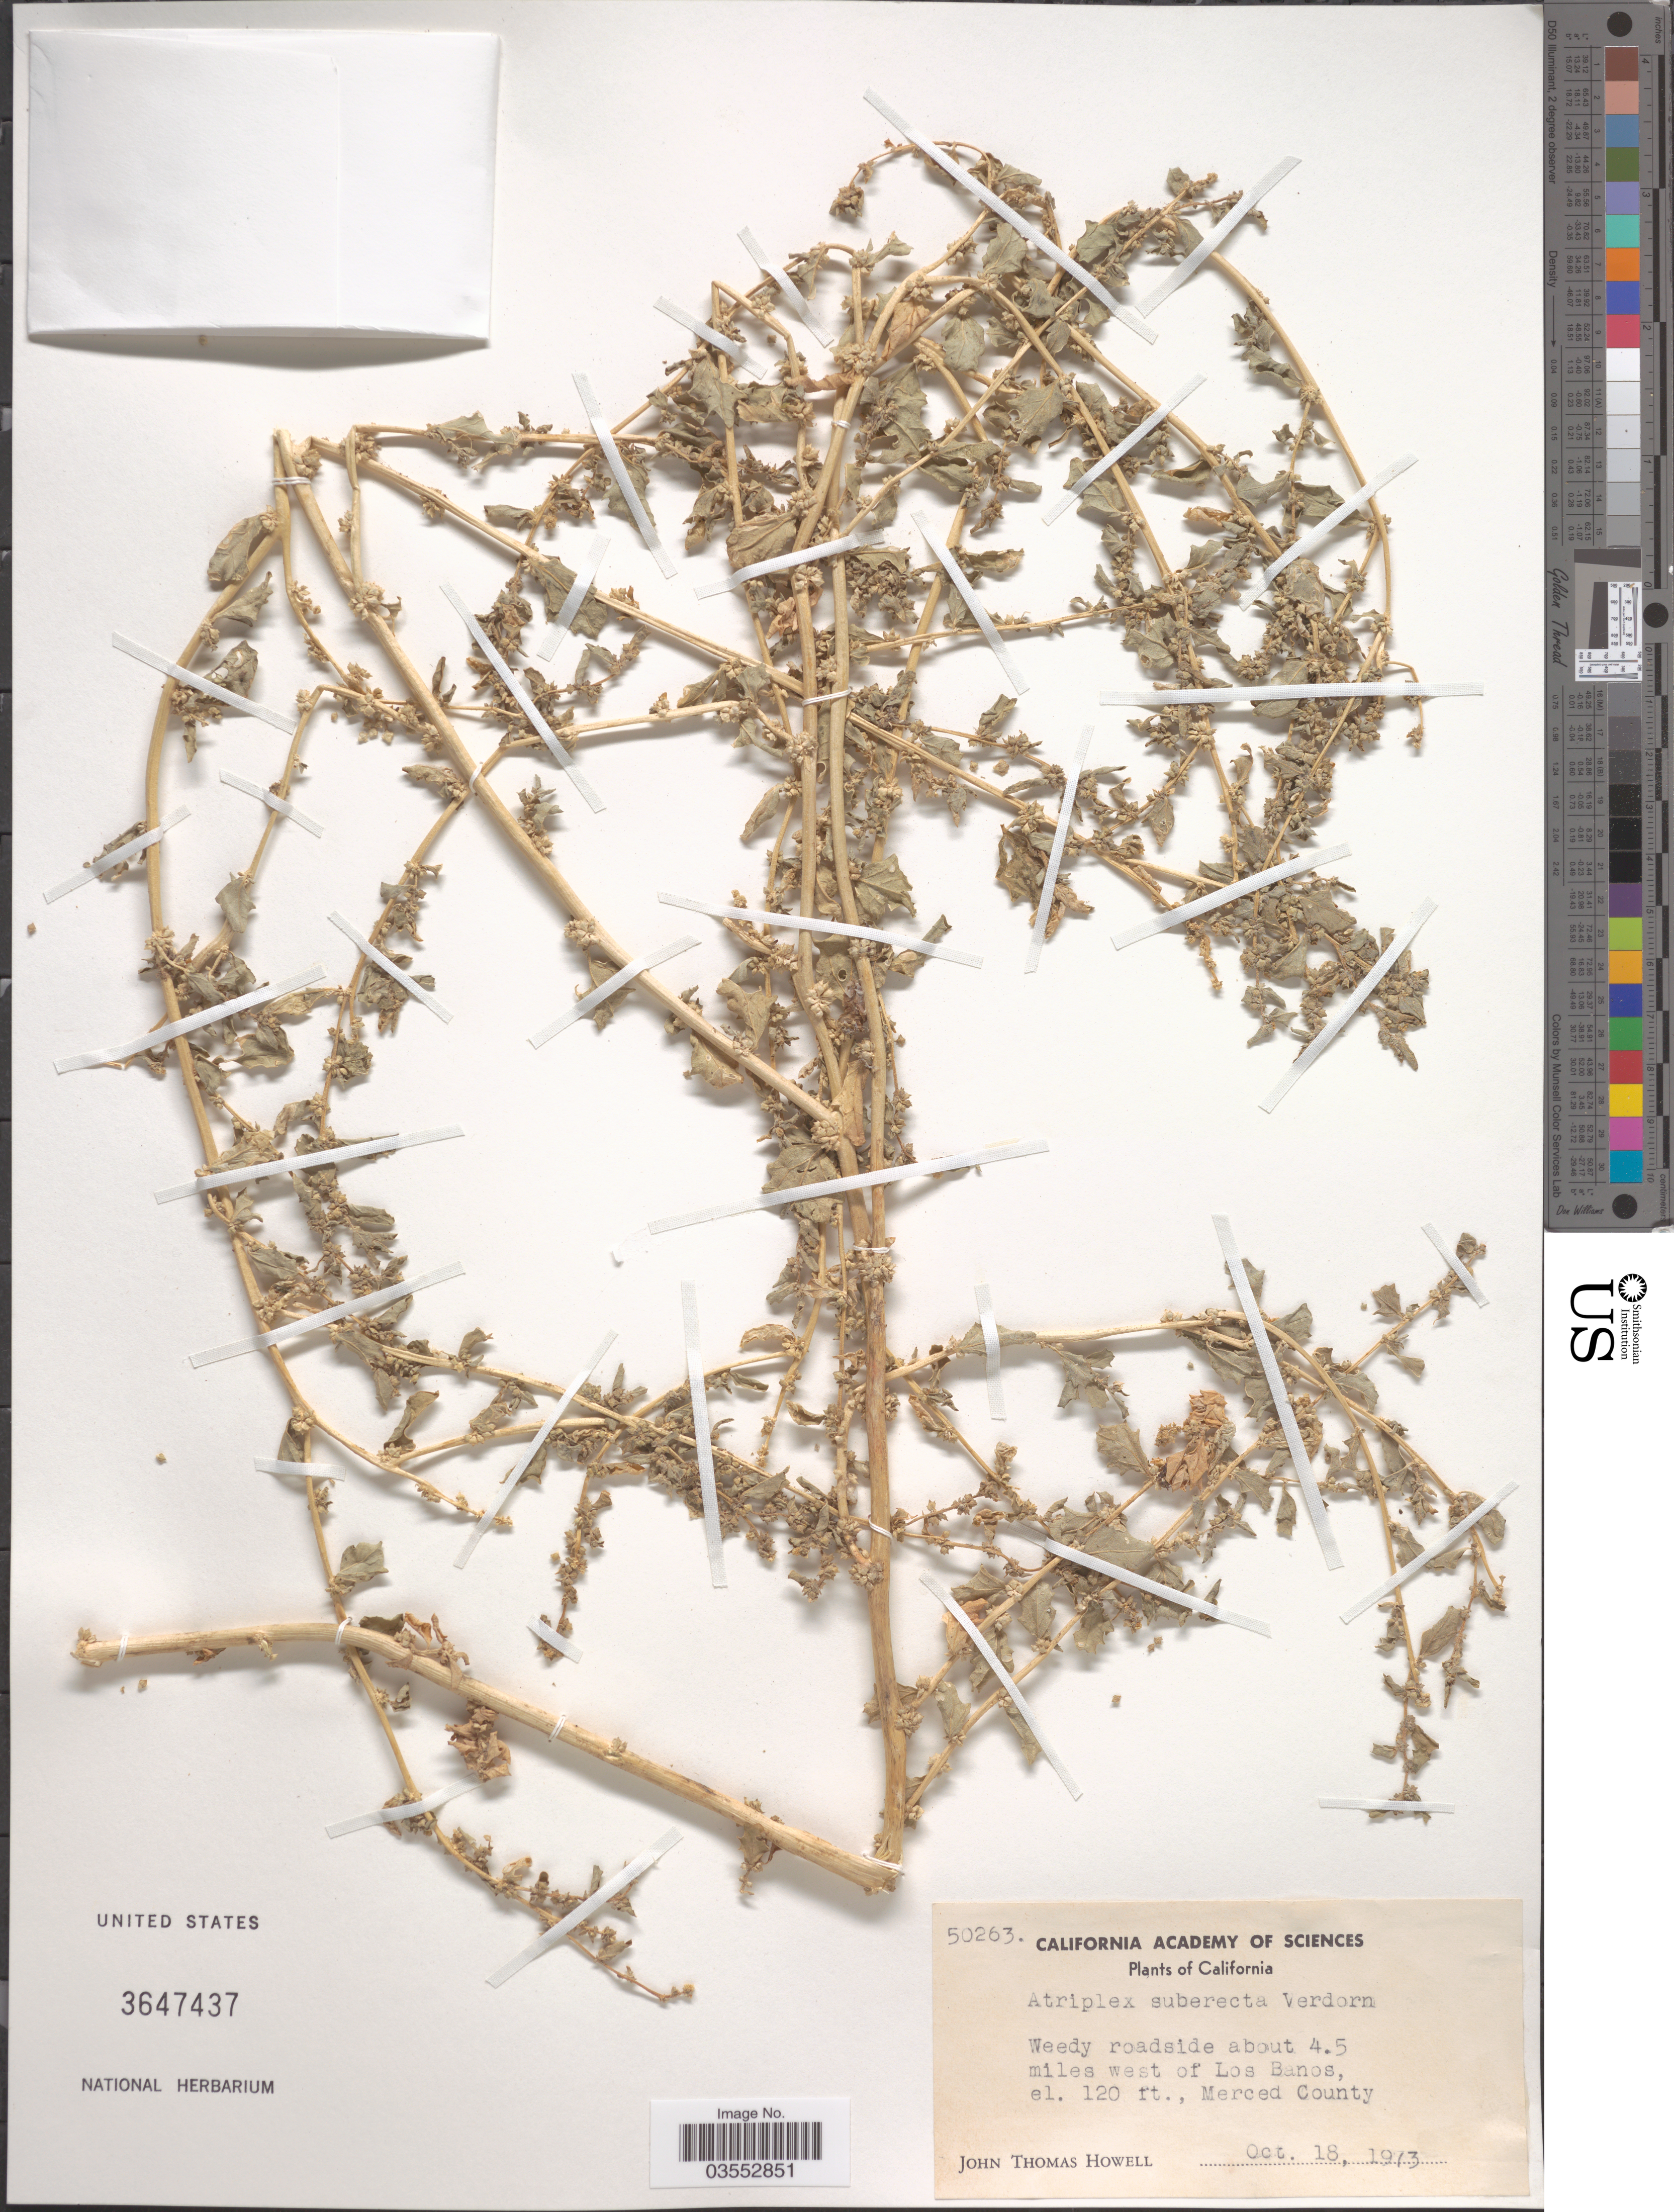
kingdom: Plantae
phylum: Tracheophyta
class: Magnoliopsida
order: Caryophyllales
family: Amaranthaceae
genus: Atriplex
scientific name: Atriplex suberecta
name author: Verd.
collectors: J. T. Howell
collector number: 50263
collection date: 1973-10-18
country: United States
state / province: California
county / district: Merced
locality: About 4.5 miles west of Los Banos, Merced County.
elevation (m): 37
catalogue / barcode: US 3647437